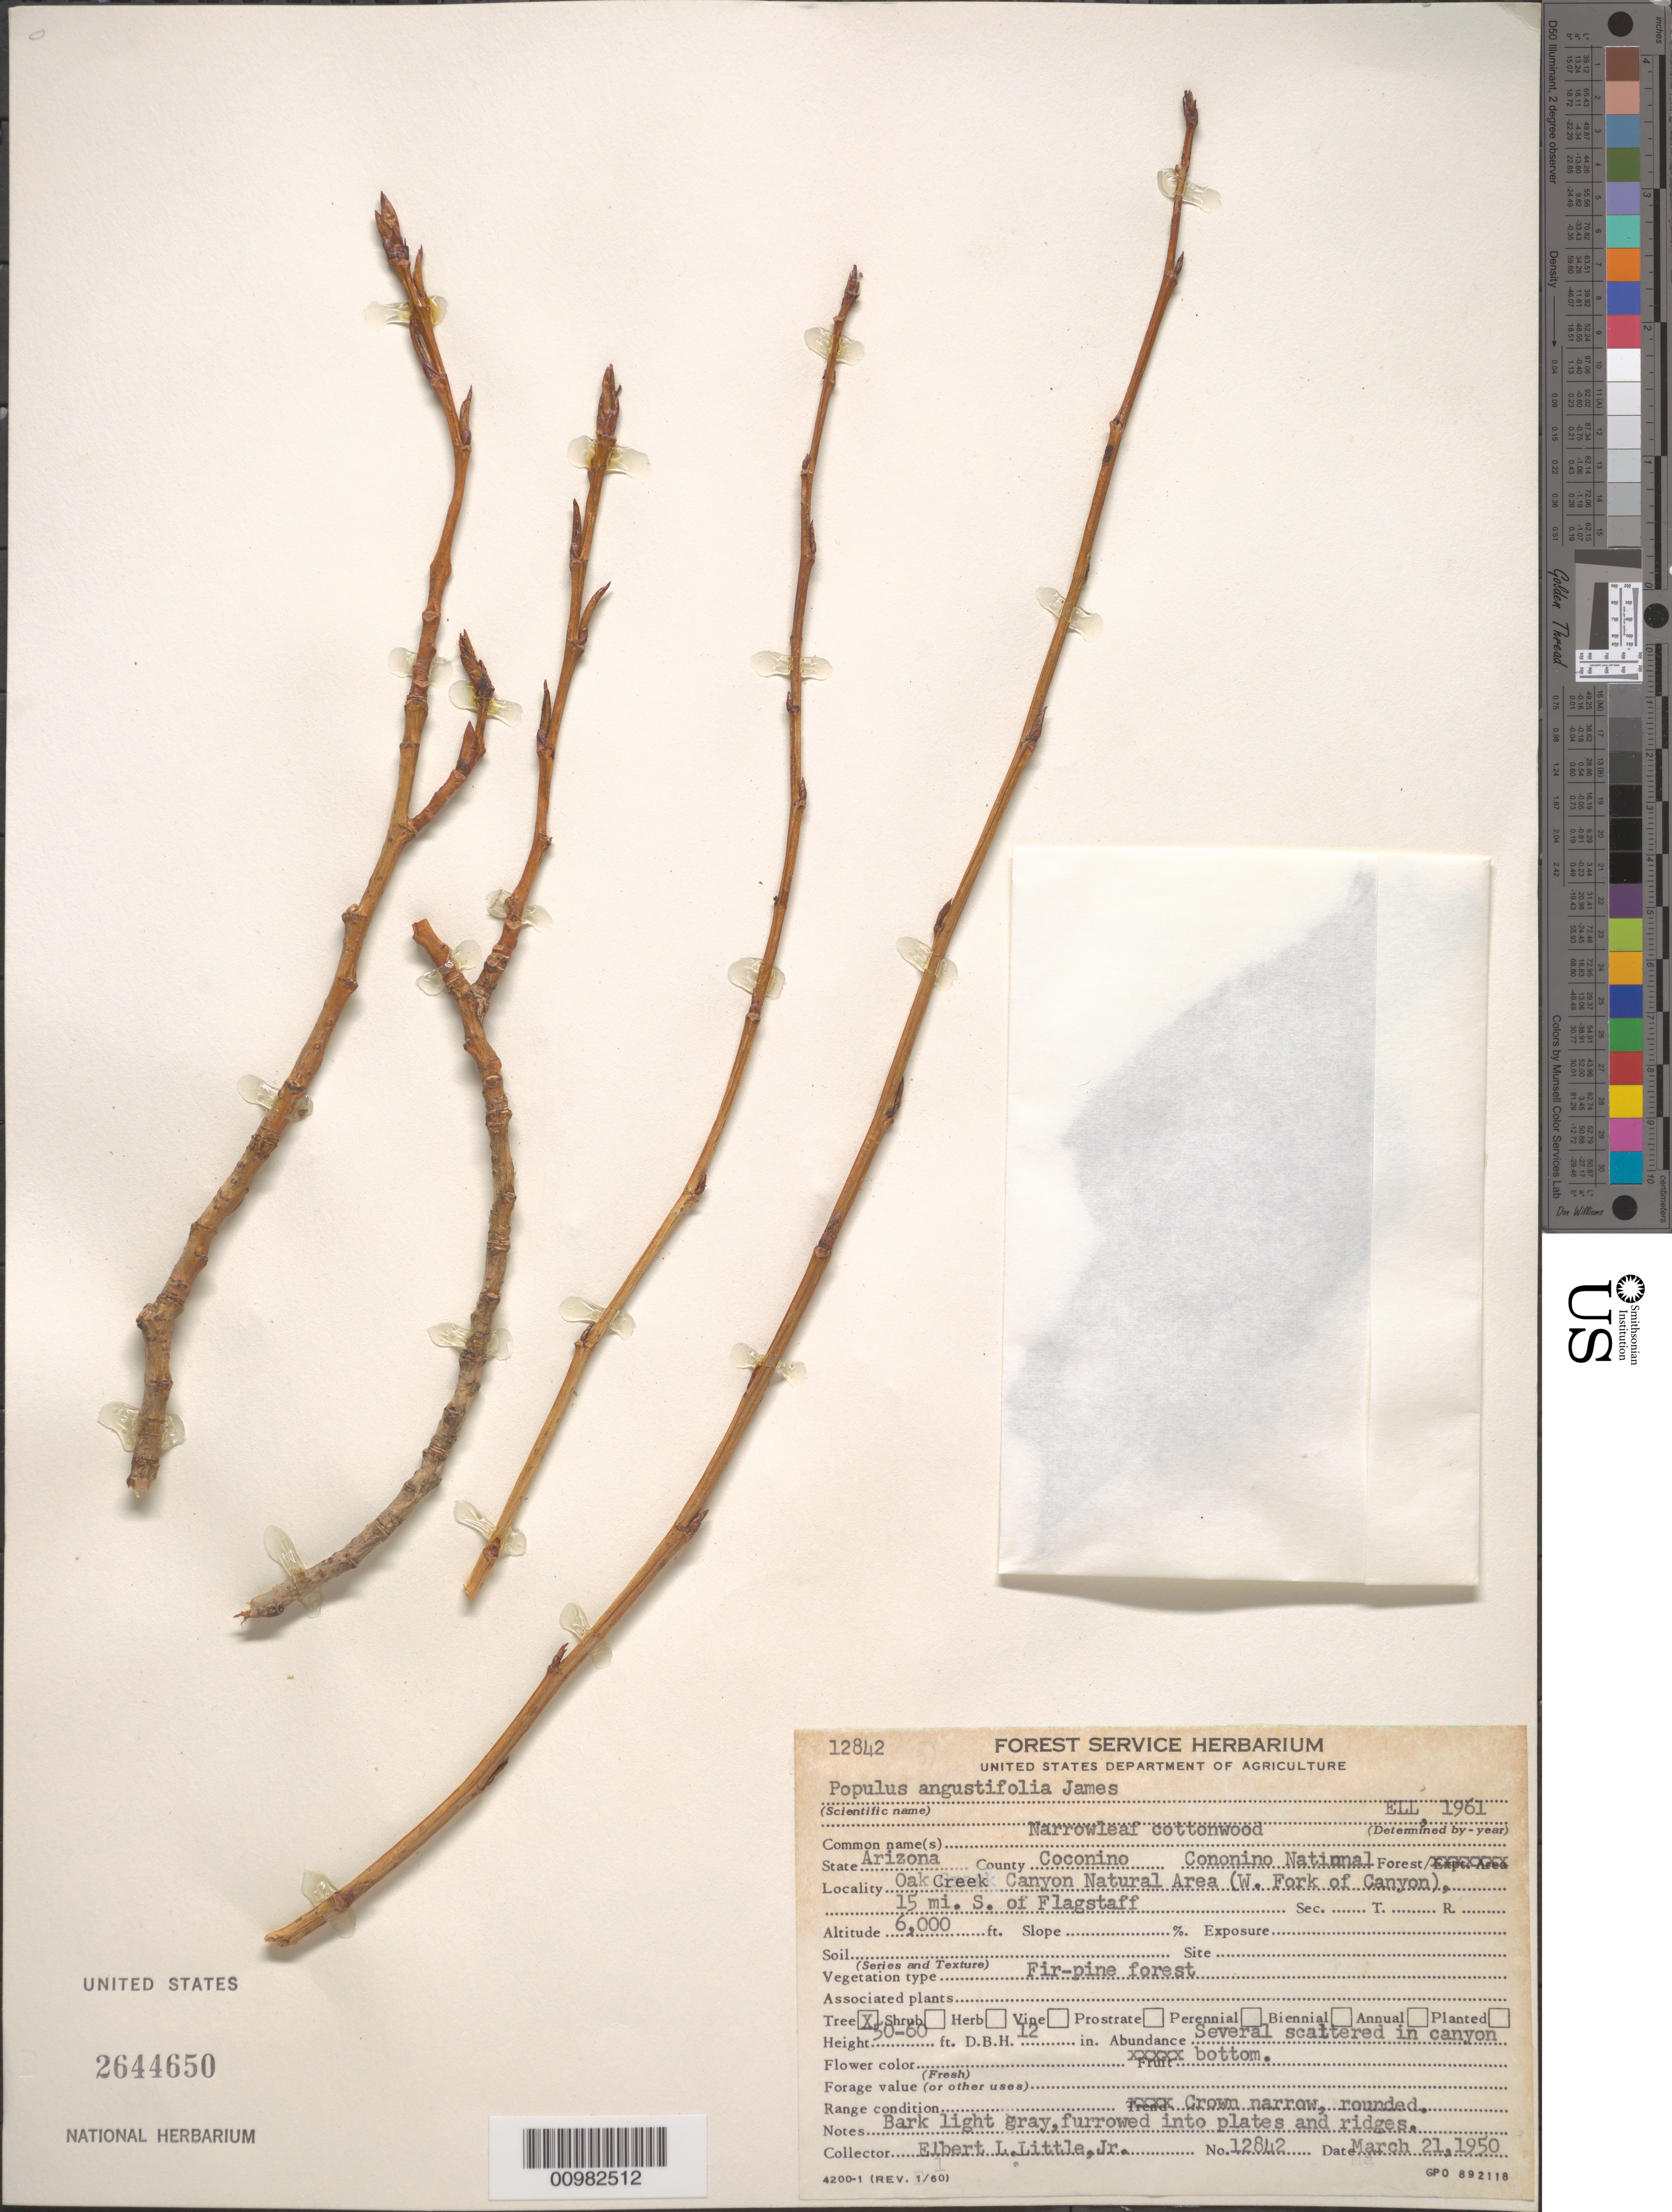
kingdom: Plantae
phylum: Tracheophyta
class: Magnoliopsida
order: Malpighiales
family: Salicaceae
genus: Populus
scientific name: Populus angustifolia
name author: E. James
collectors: E. L. Little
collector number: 12842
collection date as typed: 21 Mar 1950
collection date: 1950-03-21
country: United States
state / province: Arizona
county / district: Coconino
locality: Coconino National Forest. Oak Creek Canyon Natural Area (W. Fork of Canyon). 15 miles S of Flagstaff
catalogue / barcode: US 2644650